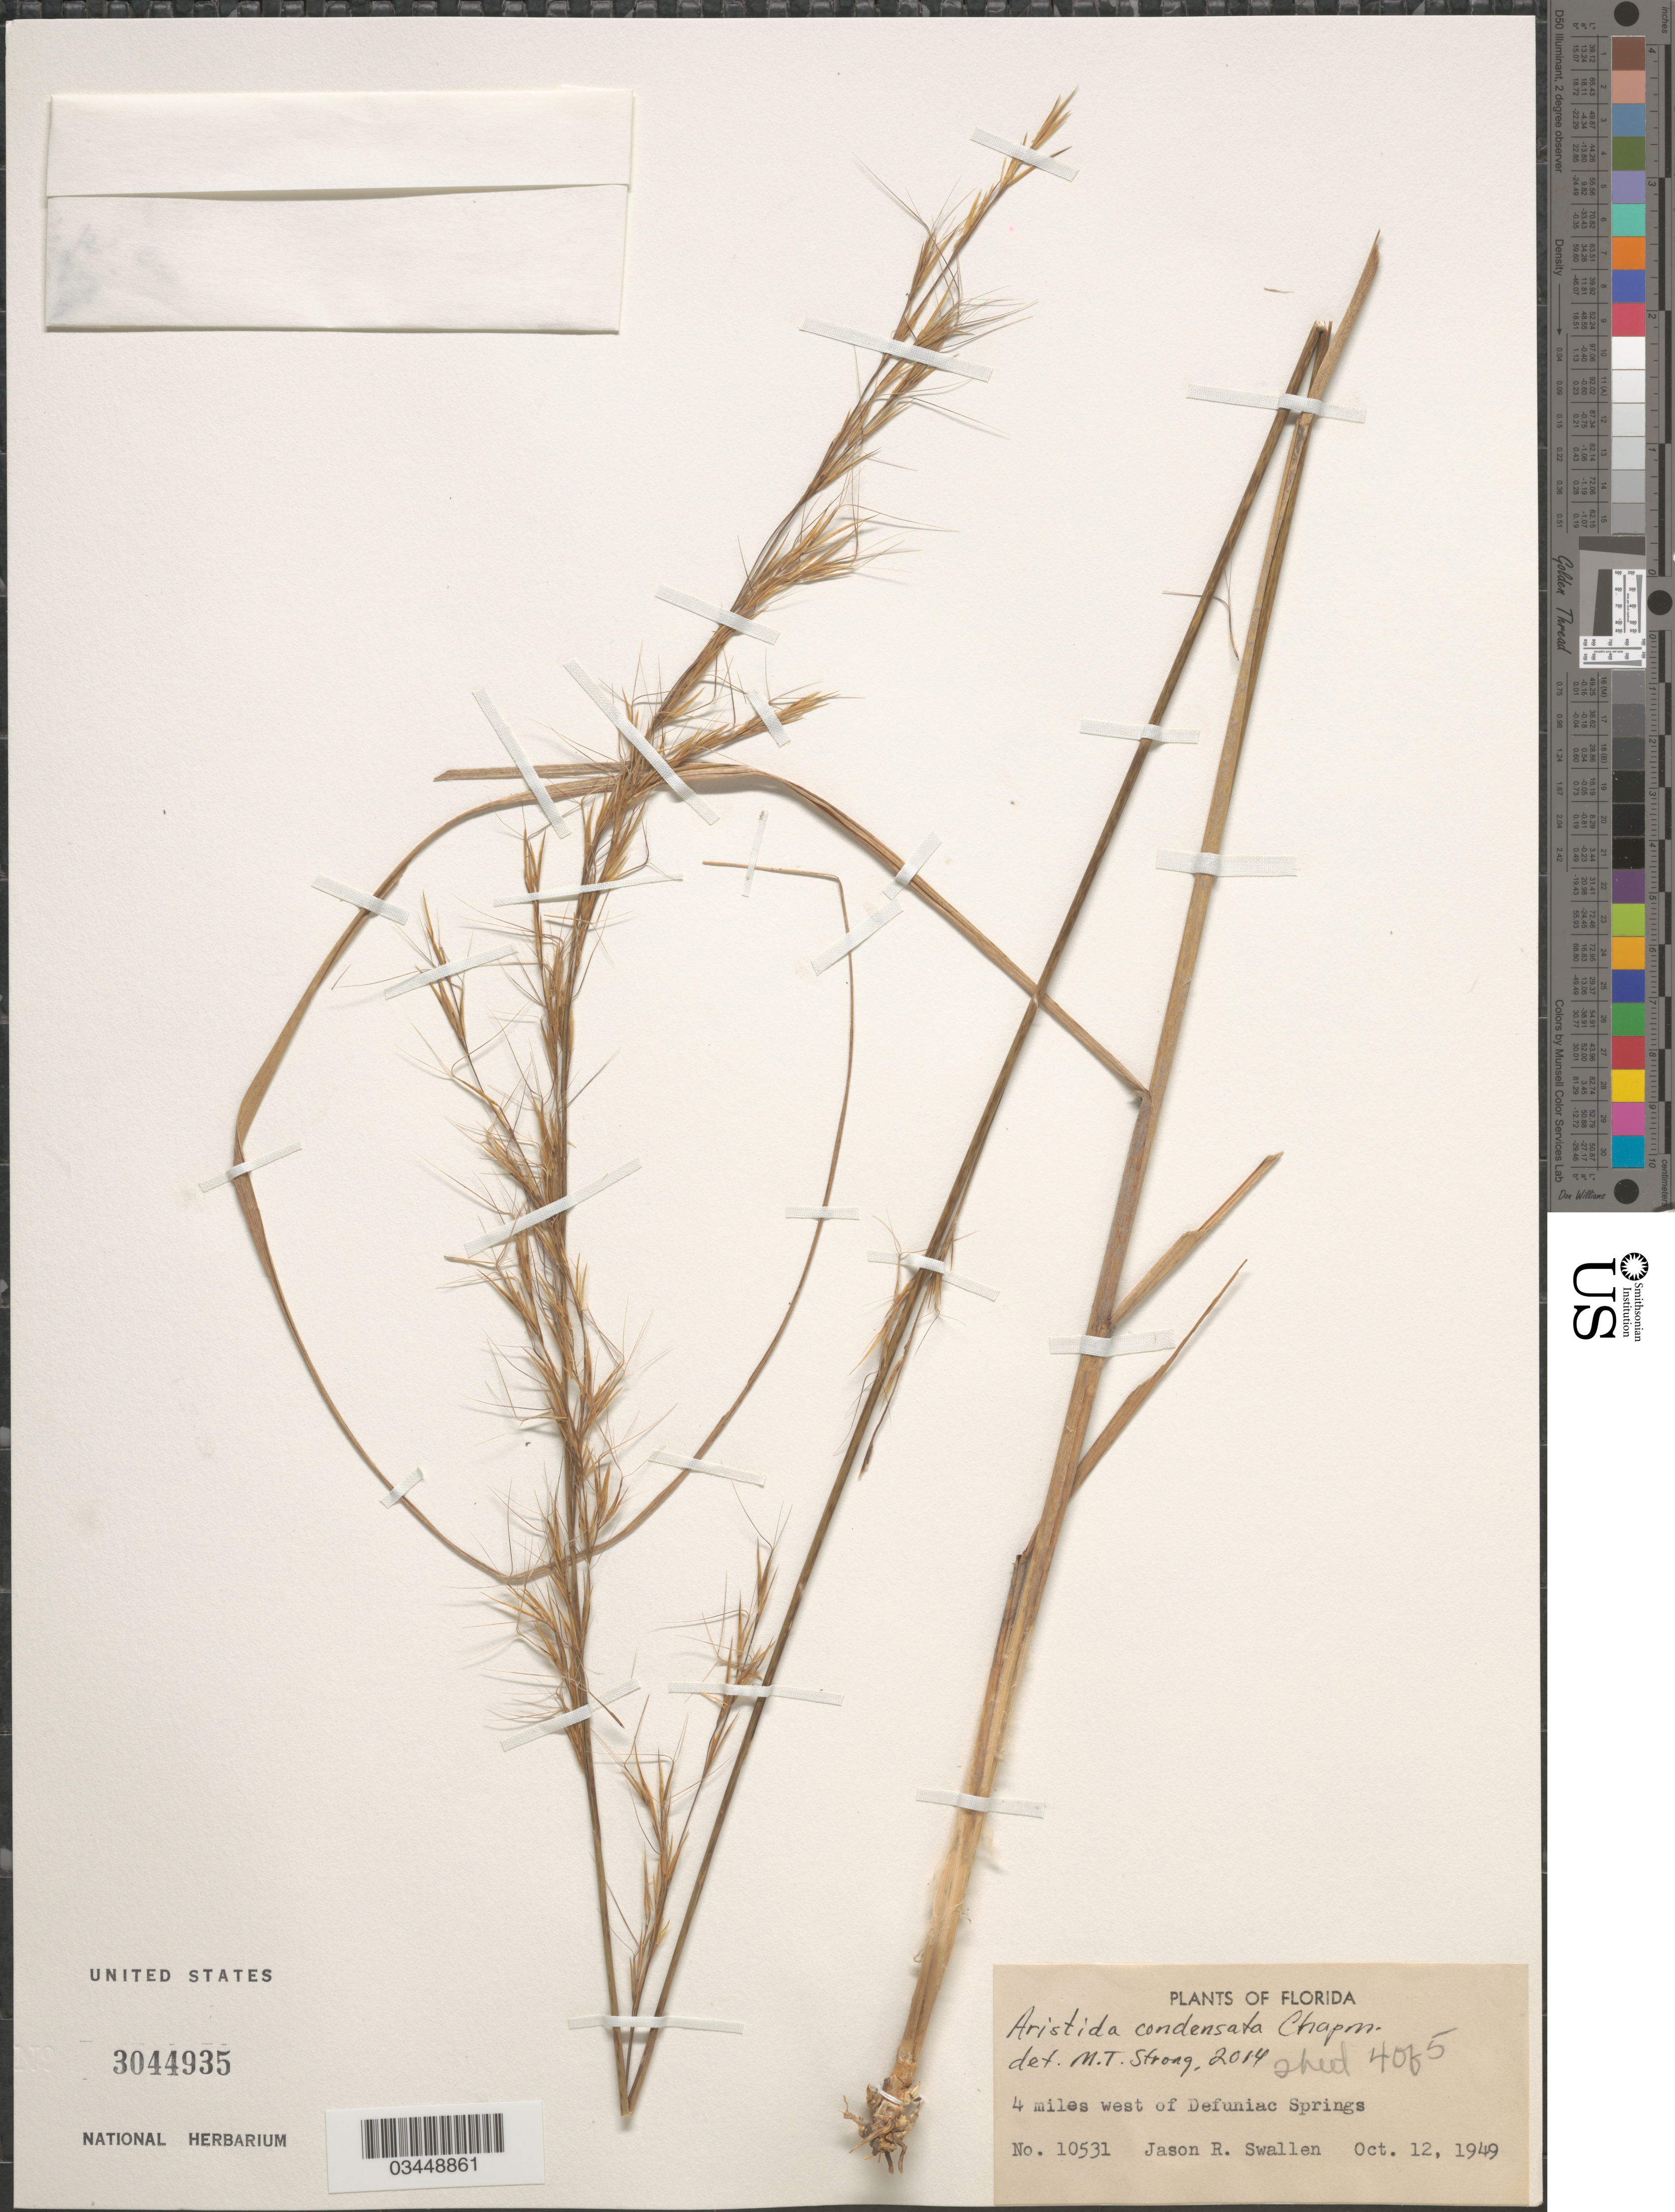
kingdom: Plantae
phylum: Tracheophyta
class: Liliopsida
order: Poales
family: Poaceae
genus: Aristida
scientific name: Aristida condensata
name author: Chapm.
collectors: J. R. Swallen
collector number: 10531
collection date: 1949-10-12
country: United States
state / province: Florida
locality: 4 miles west of Defuniac Springs.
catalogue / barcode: US 3044935